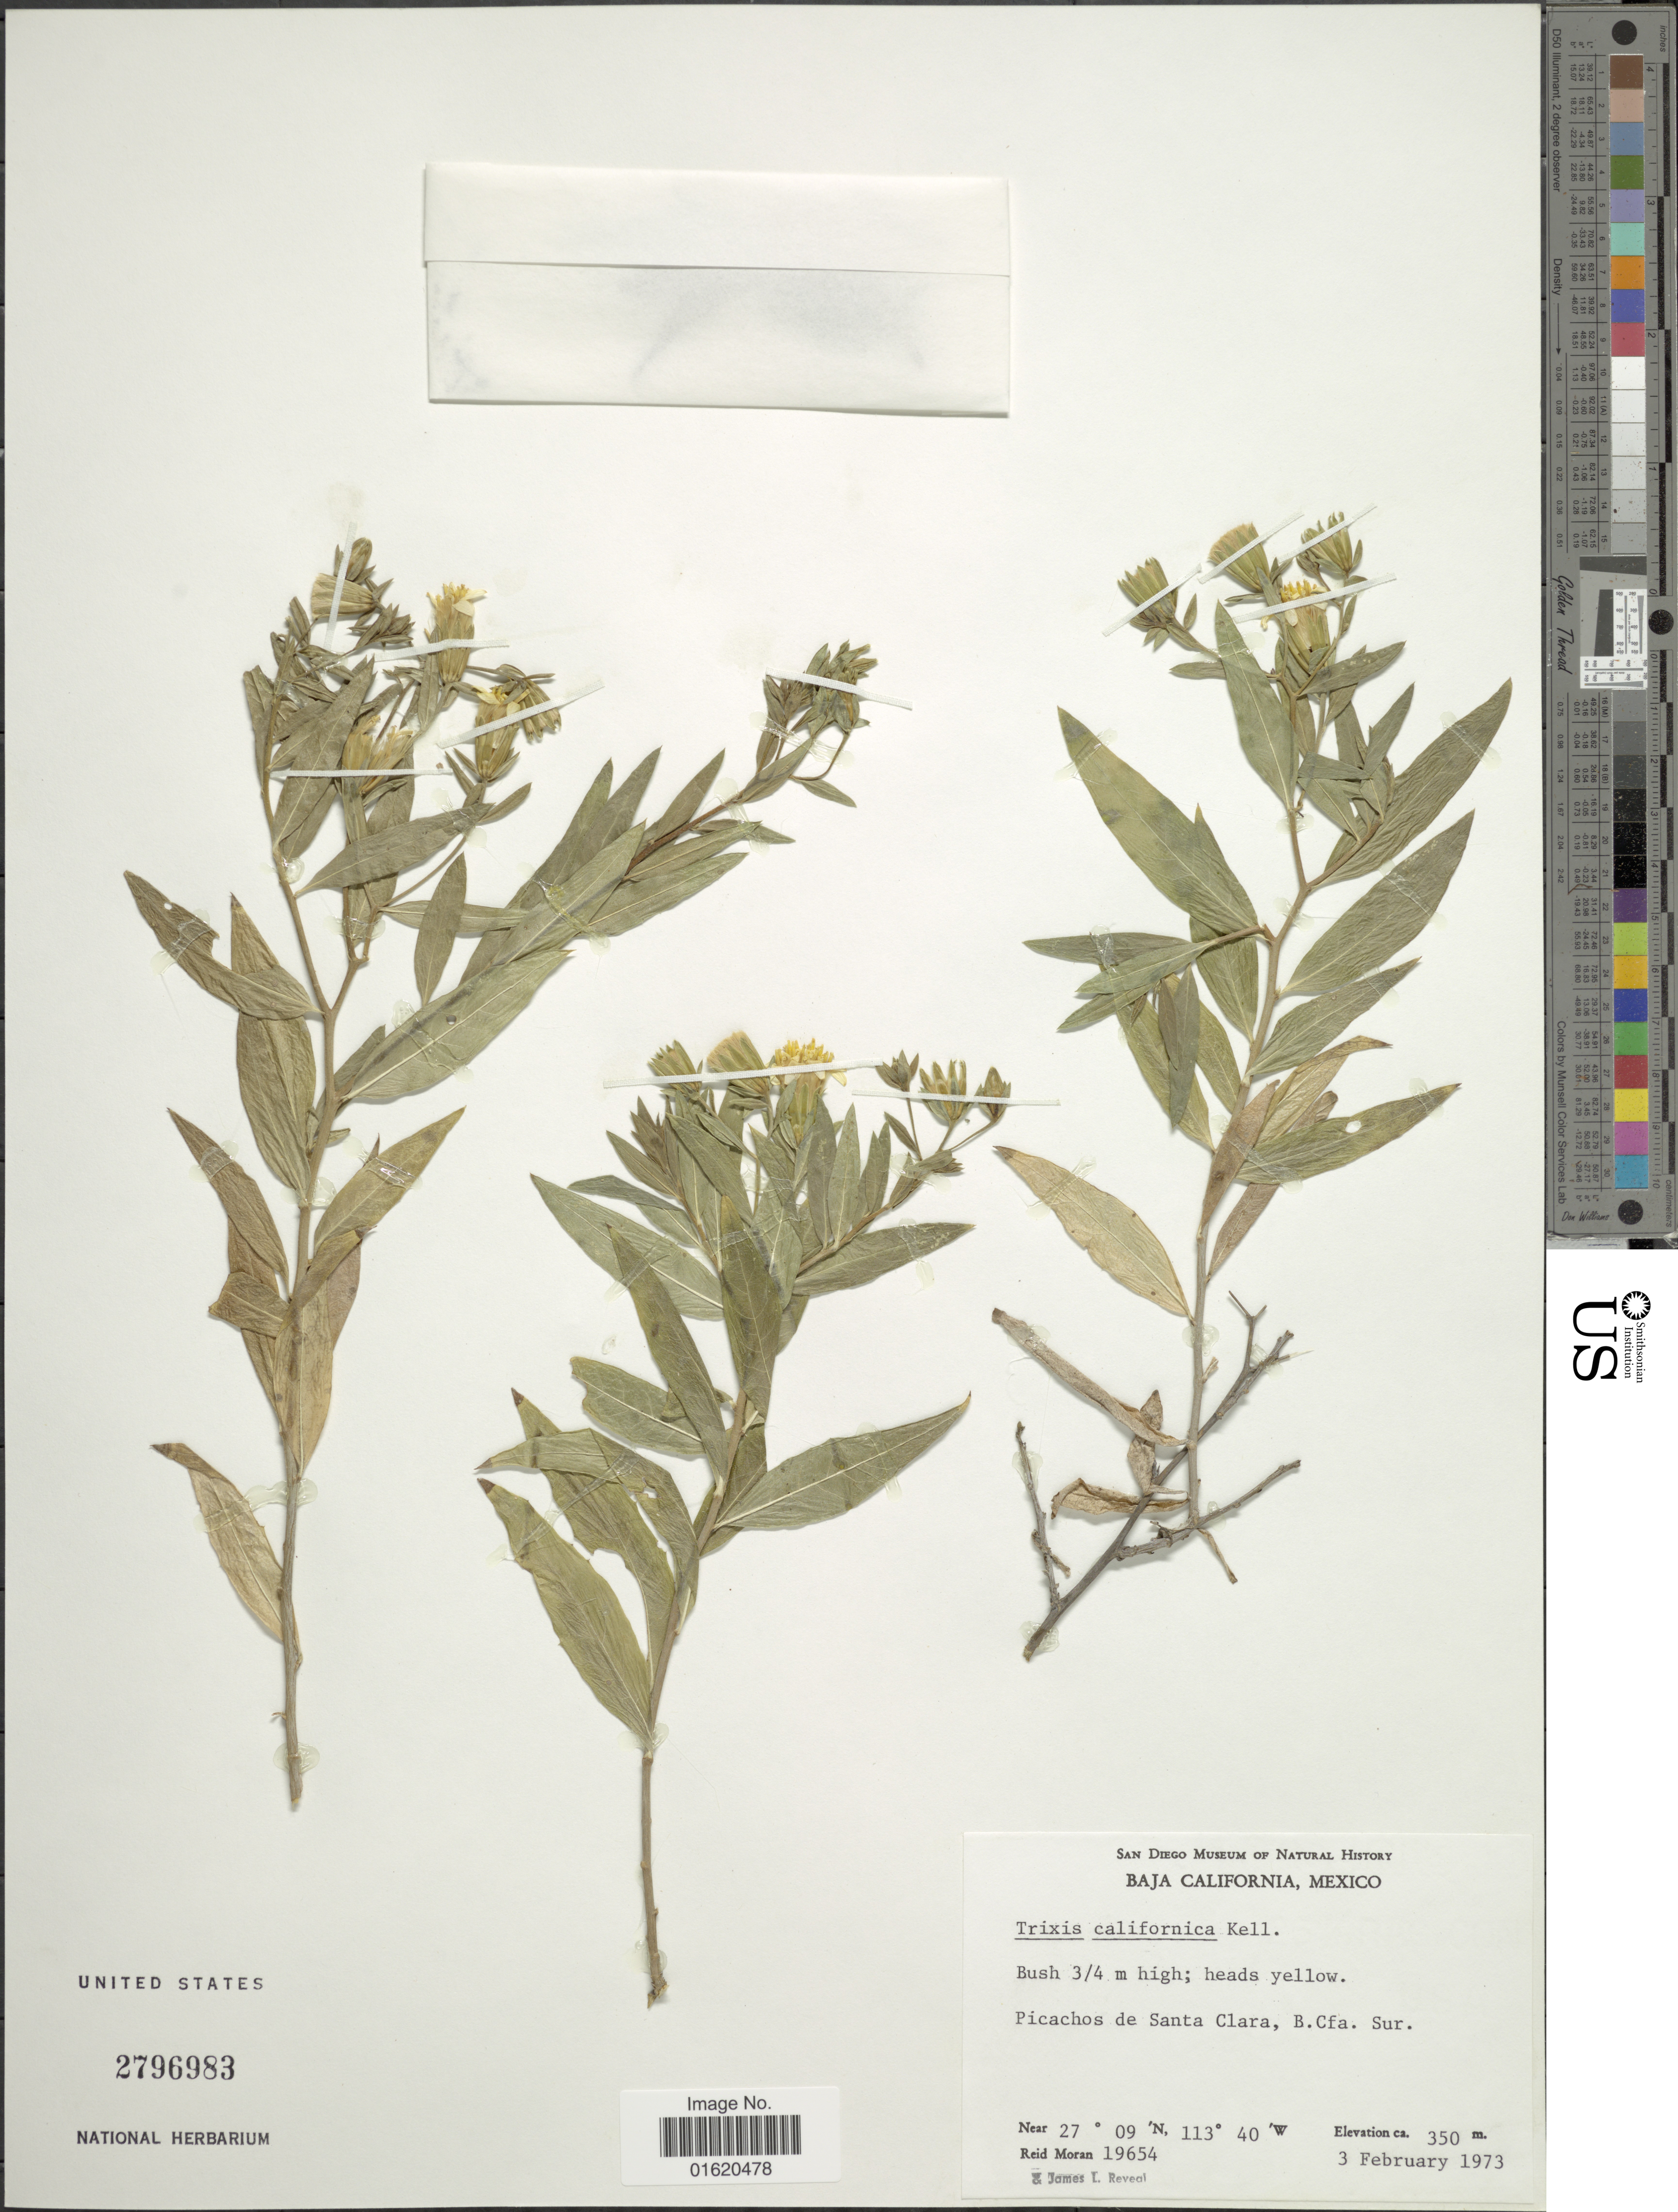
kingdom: Plantae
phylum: Tracheophyta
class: Magnoliopsida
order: Asterales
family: Asteraceae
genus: Trixis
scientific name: Trixis californica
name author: Kellogg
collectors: R. V. Moran & J. L. Reveal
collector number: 19654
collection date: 1973-02-03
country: Mexico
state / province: Baja California Sur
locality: Pichachos de Santa Clara, B. Cfa. Sur.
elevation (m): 350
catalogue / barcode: US 2796983